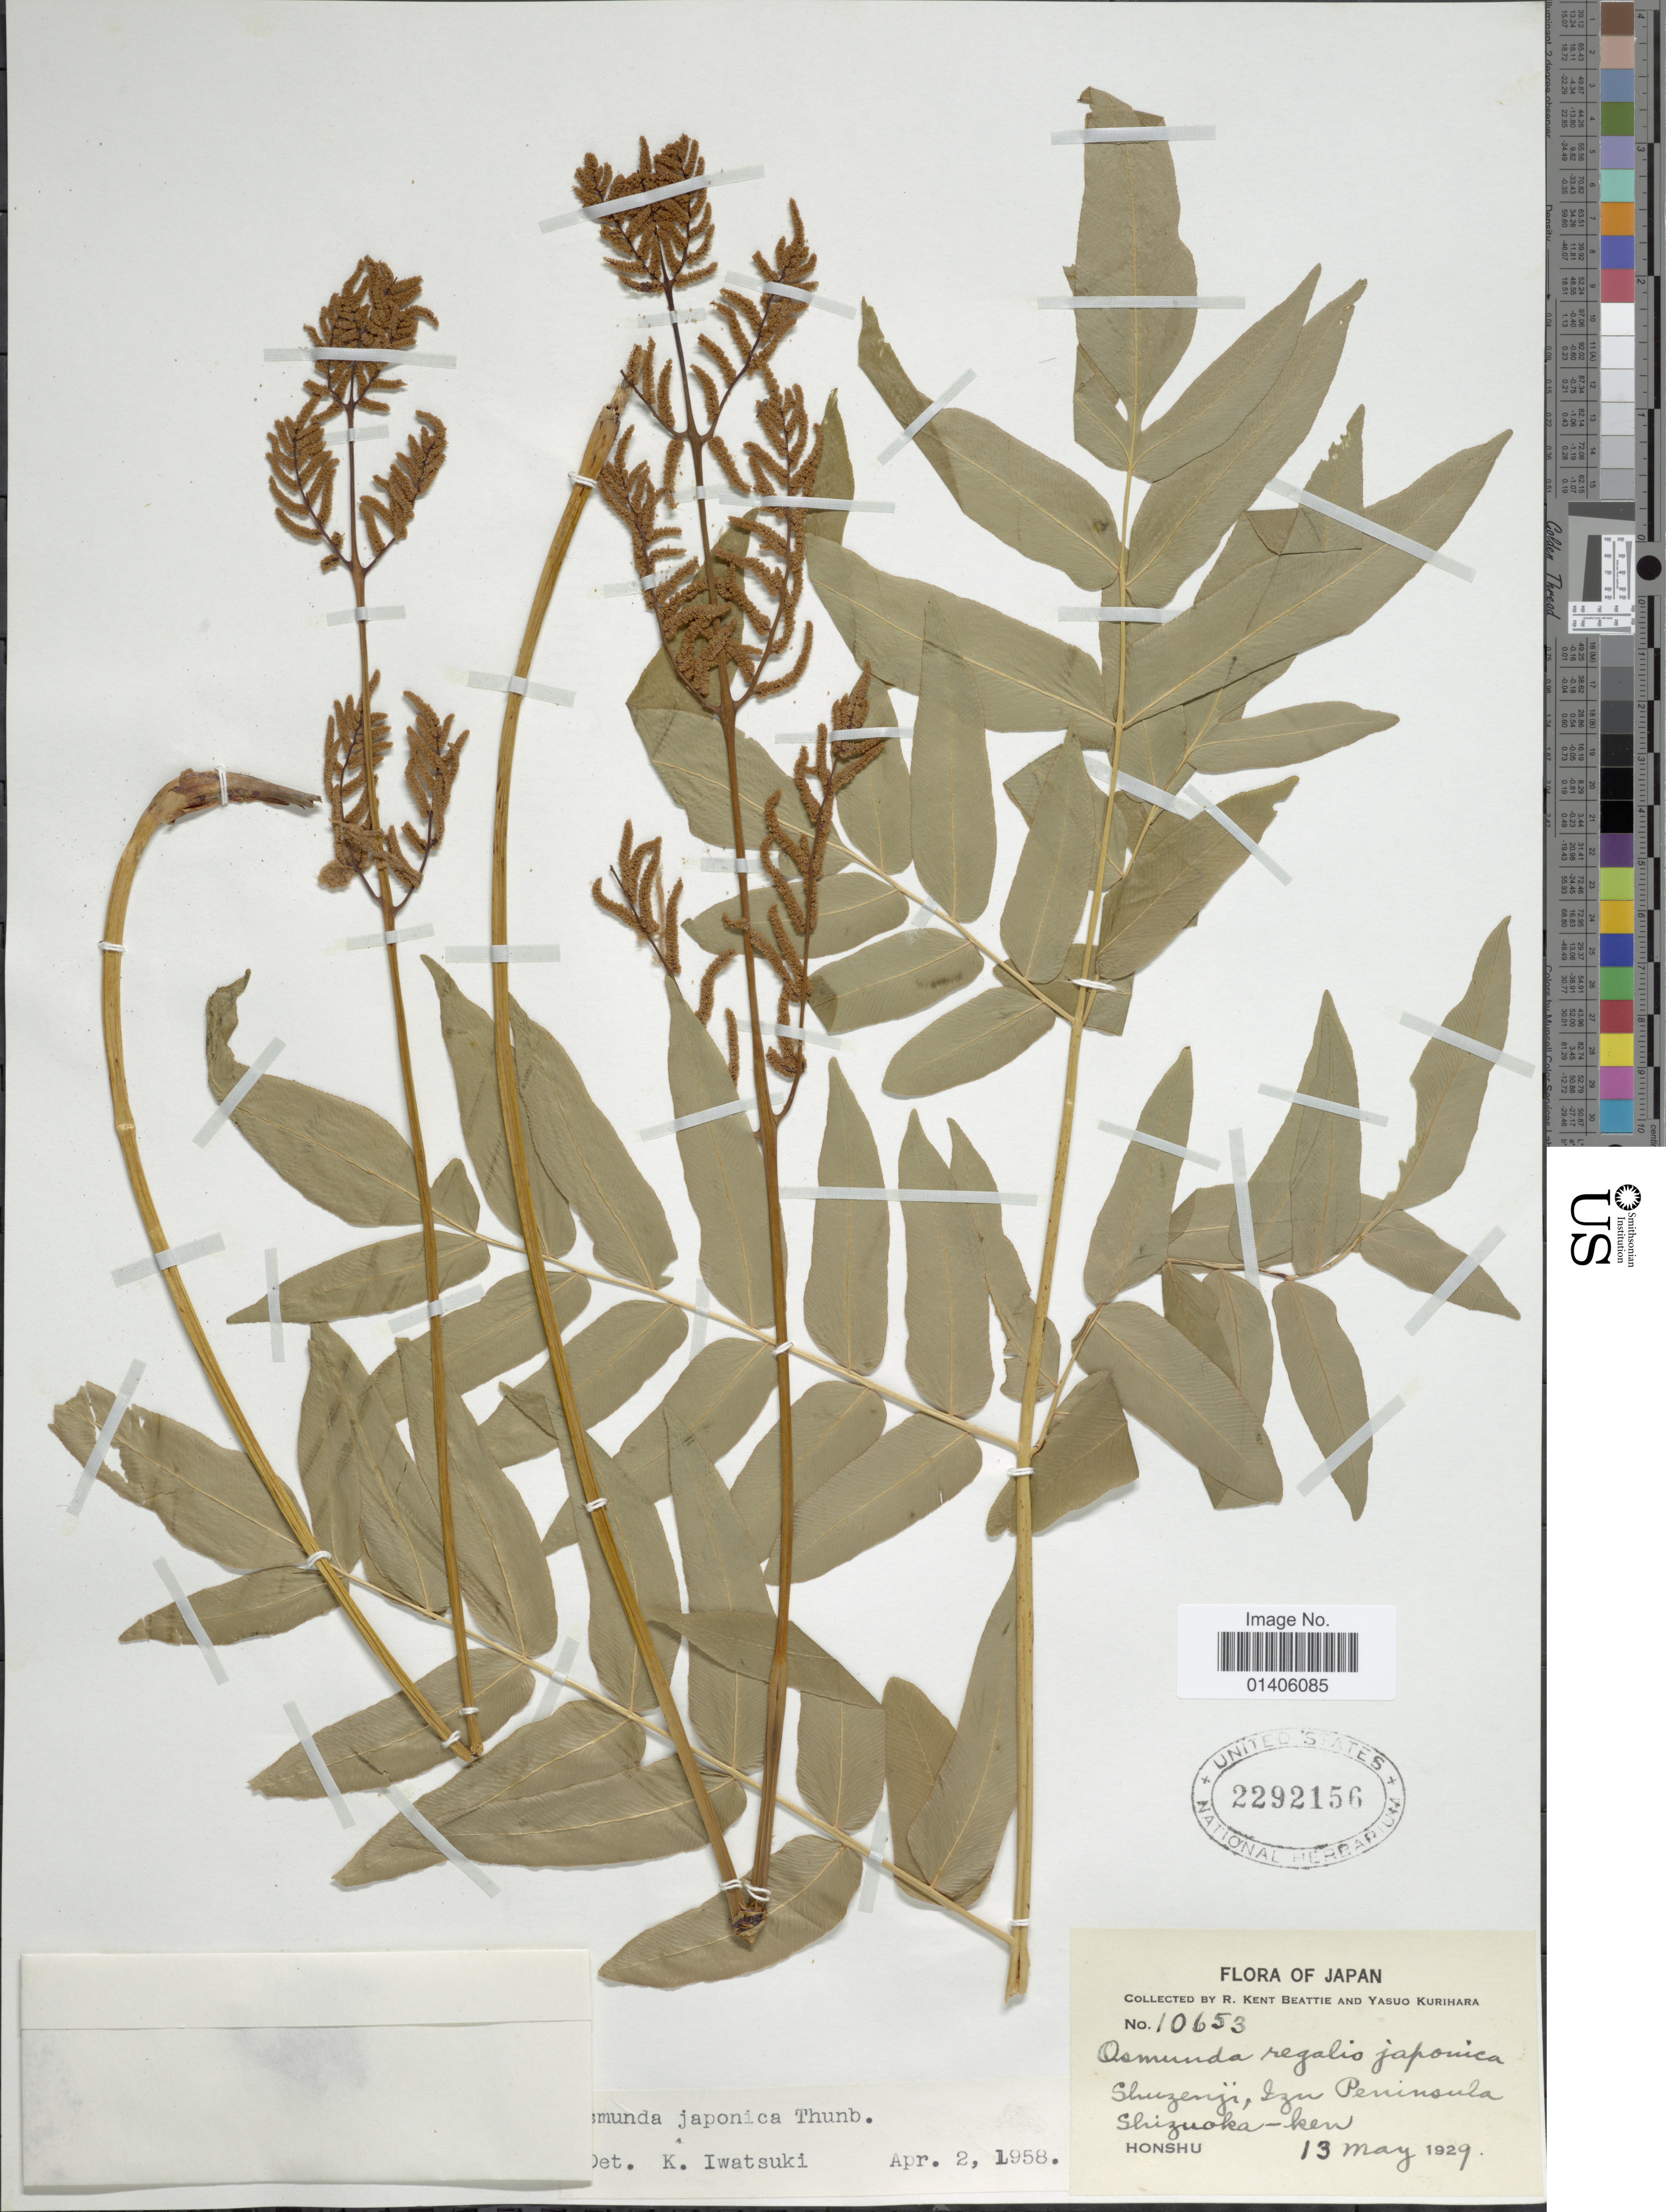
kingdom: Plantae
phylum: Tracheophyta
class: Polypodiopsida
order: Osmundales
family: Osmundaceae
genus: Osmunda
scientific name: Osmunda japonica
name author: Thunb.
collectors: R. K. Beattie & Y. Kurihara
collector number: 10653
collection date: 1929-05-13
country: Japan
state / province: Sizuoka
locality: Shuzenji, Izu Peninsula, Shizuoka-ken.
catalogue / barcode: US 2292156